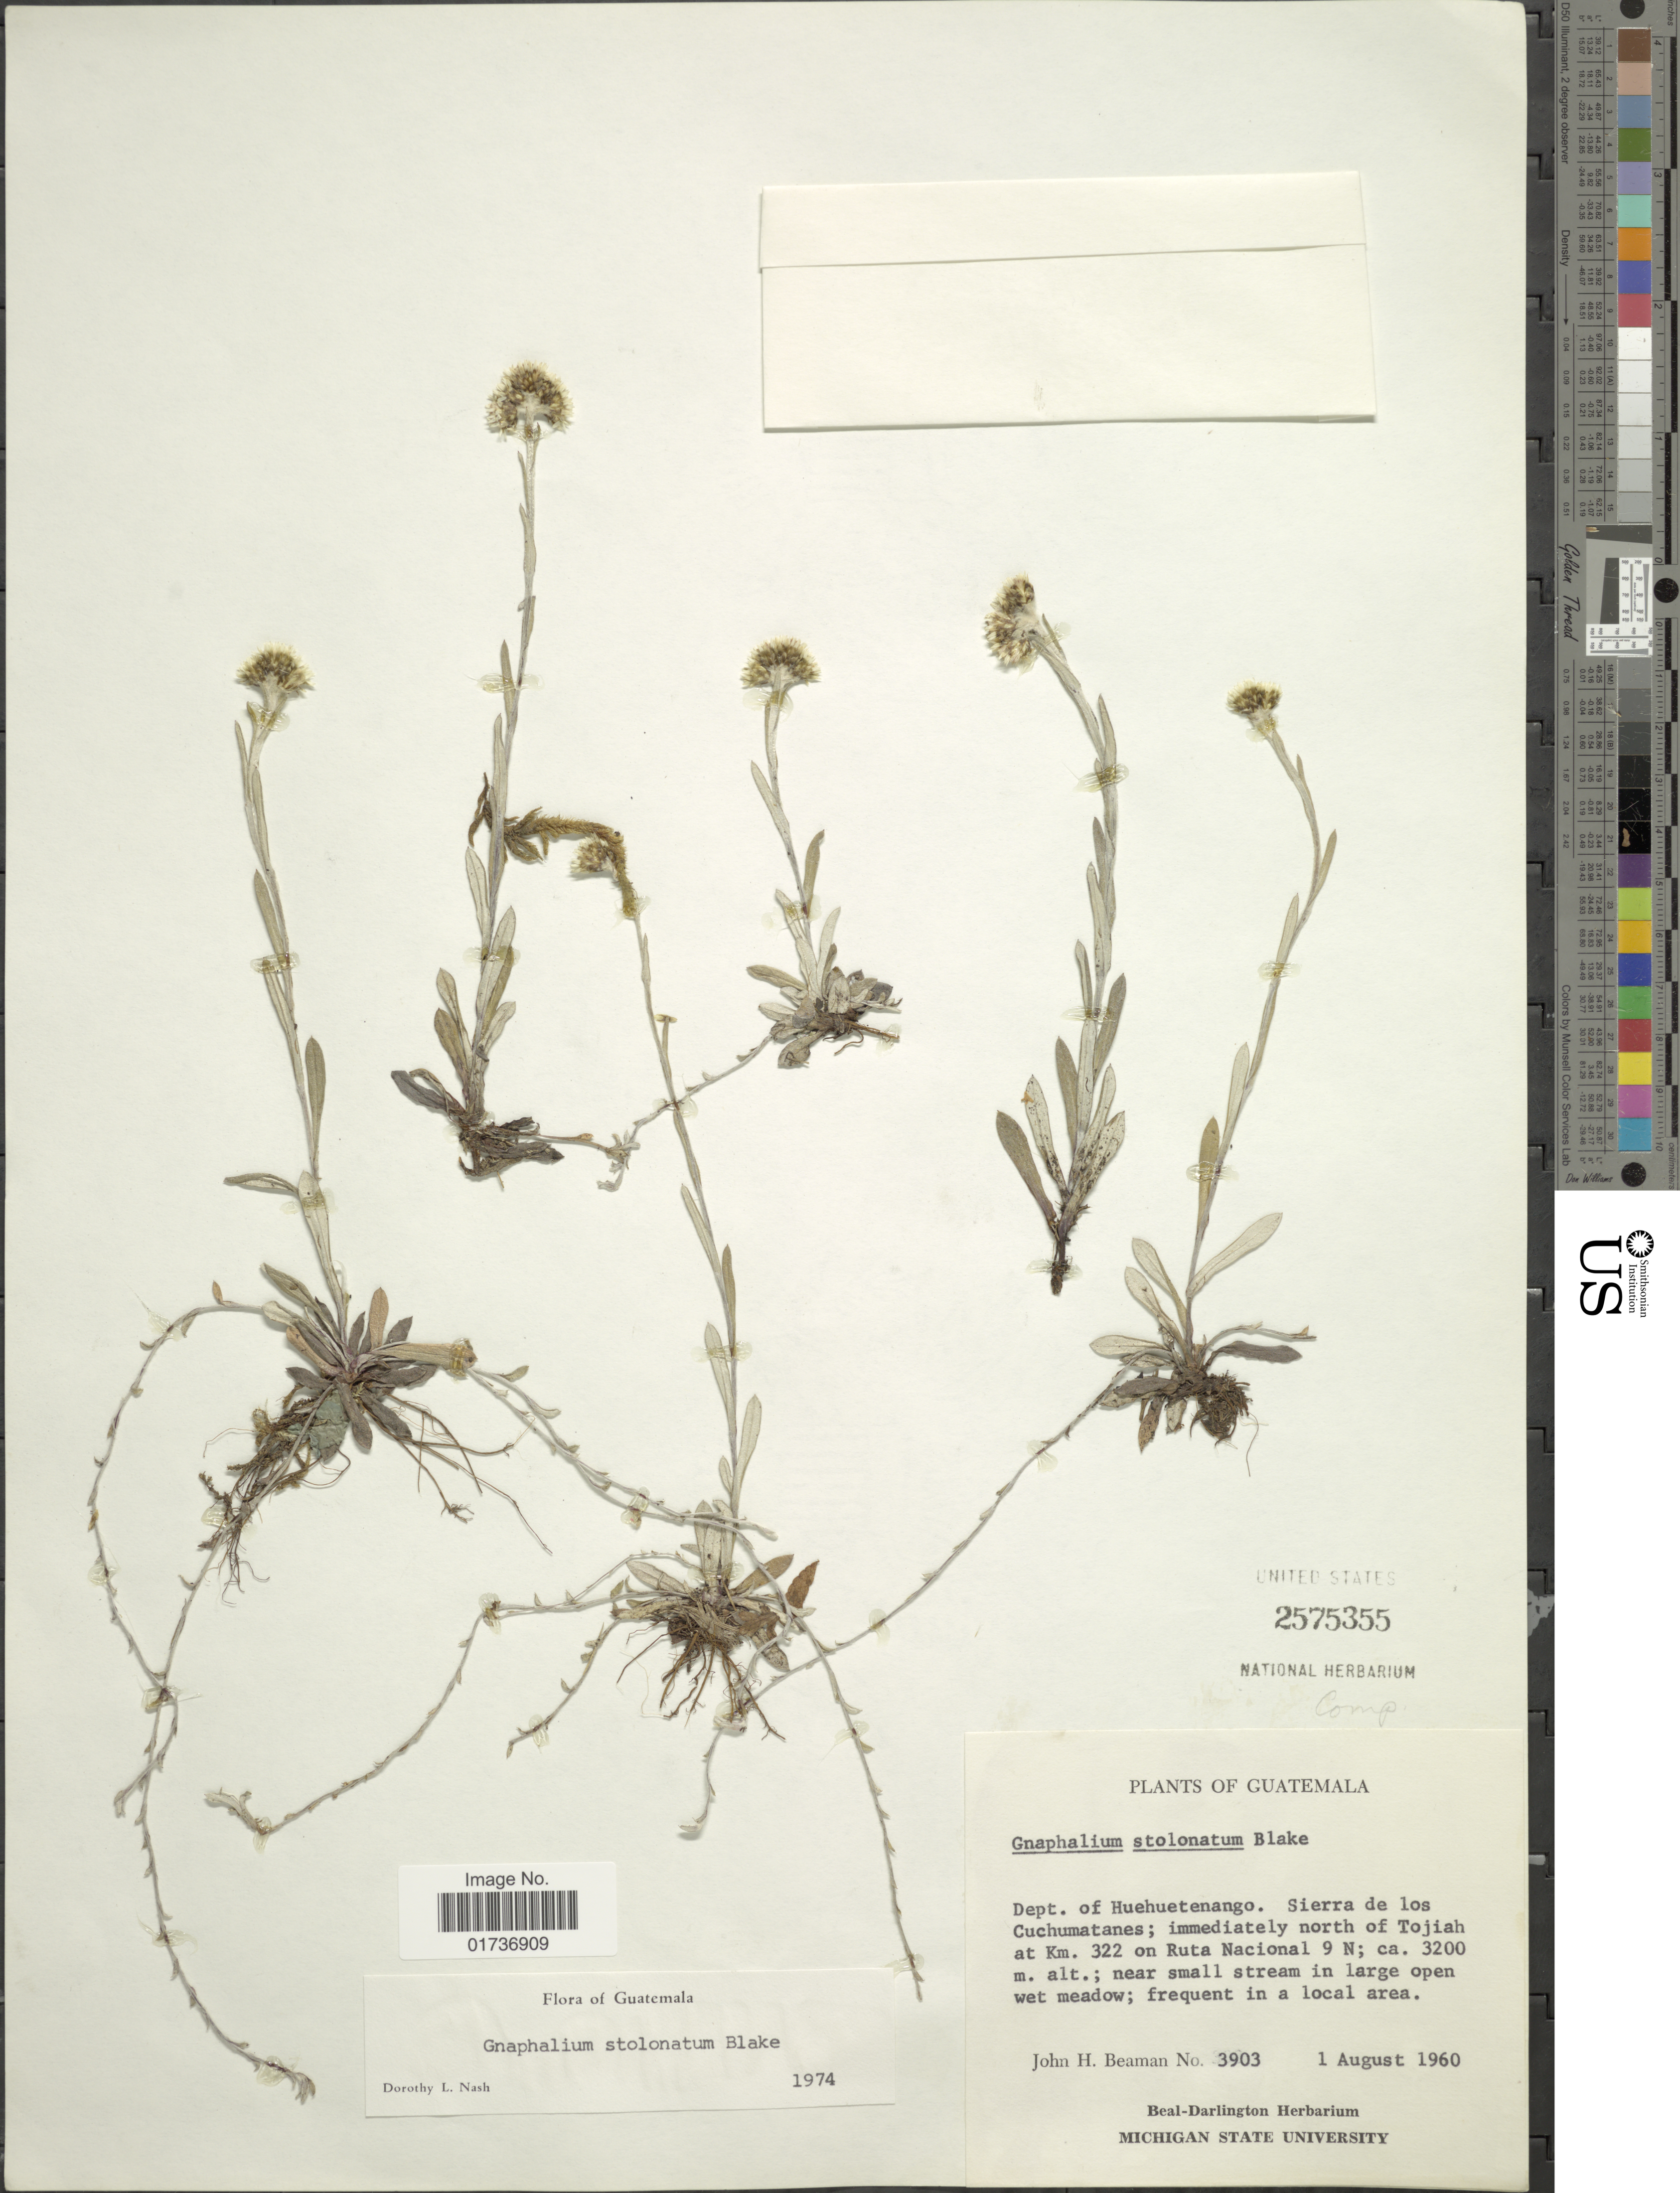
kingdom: Plantae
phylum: Tracheophyta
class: Magnoliopsida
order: Asterales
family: Asteraceae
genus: Gnaphalium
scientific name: Gnaphalium stolonatum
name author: S.F. Blake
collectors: J. H. Beaman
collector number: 3903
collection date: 1960-08-01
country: Guatemala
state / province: Huehuetenango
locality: Dept. Huehuetenago. Sierra de los Cuchumatanes; immediately north of Tojih at Km 322 on Ruta Nacioanl 9 N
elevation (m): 3200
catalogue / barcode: US 2575355